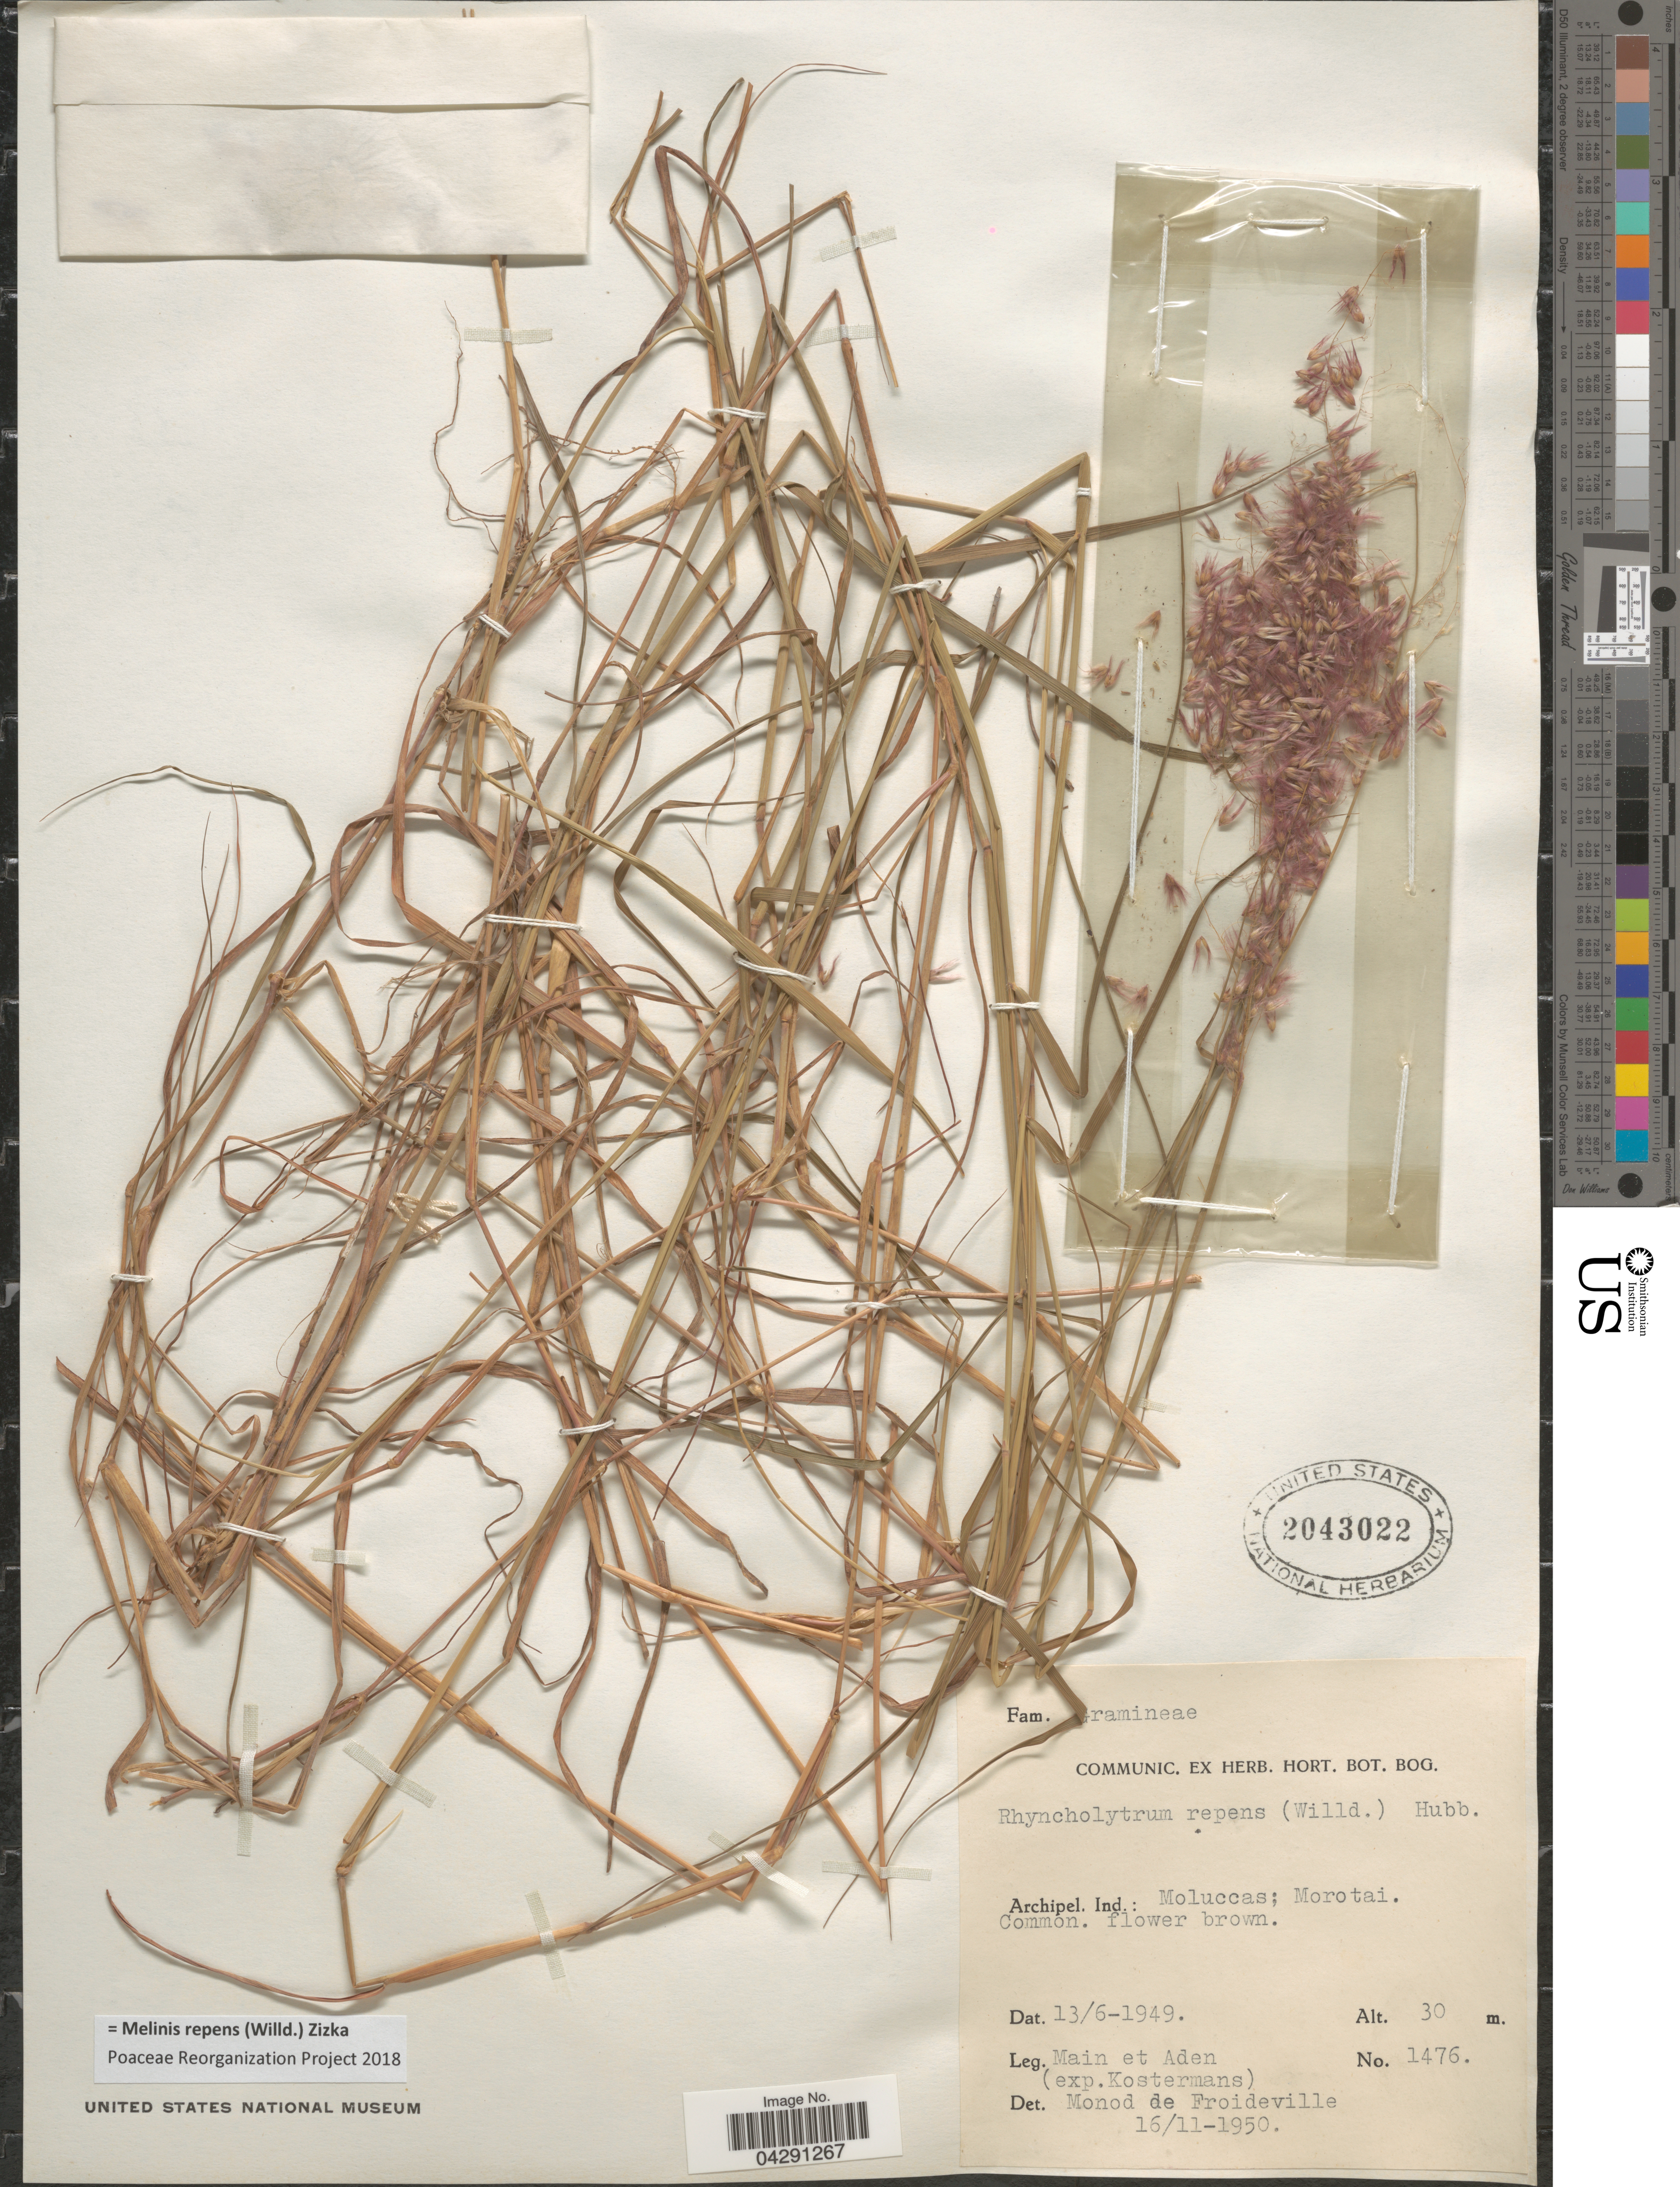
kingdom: Plantae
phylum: Tracheophyta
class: Liliopsida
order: Poales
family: Poaceae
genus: Melinis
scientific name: Melinis repens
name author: (Willd.) Zizka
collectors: -. Main & -- Aden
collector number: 1476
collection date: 1949-06-13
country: Indonesia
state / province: Maluku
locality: Archipel. Ind.: Moluccas; Morotai.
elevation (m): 30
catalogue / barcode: US 2043022